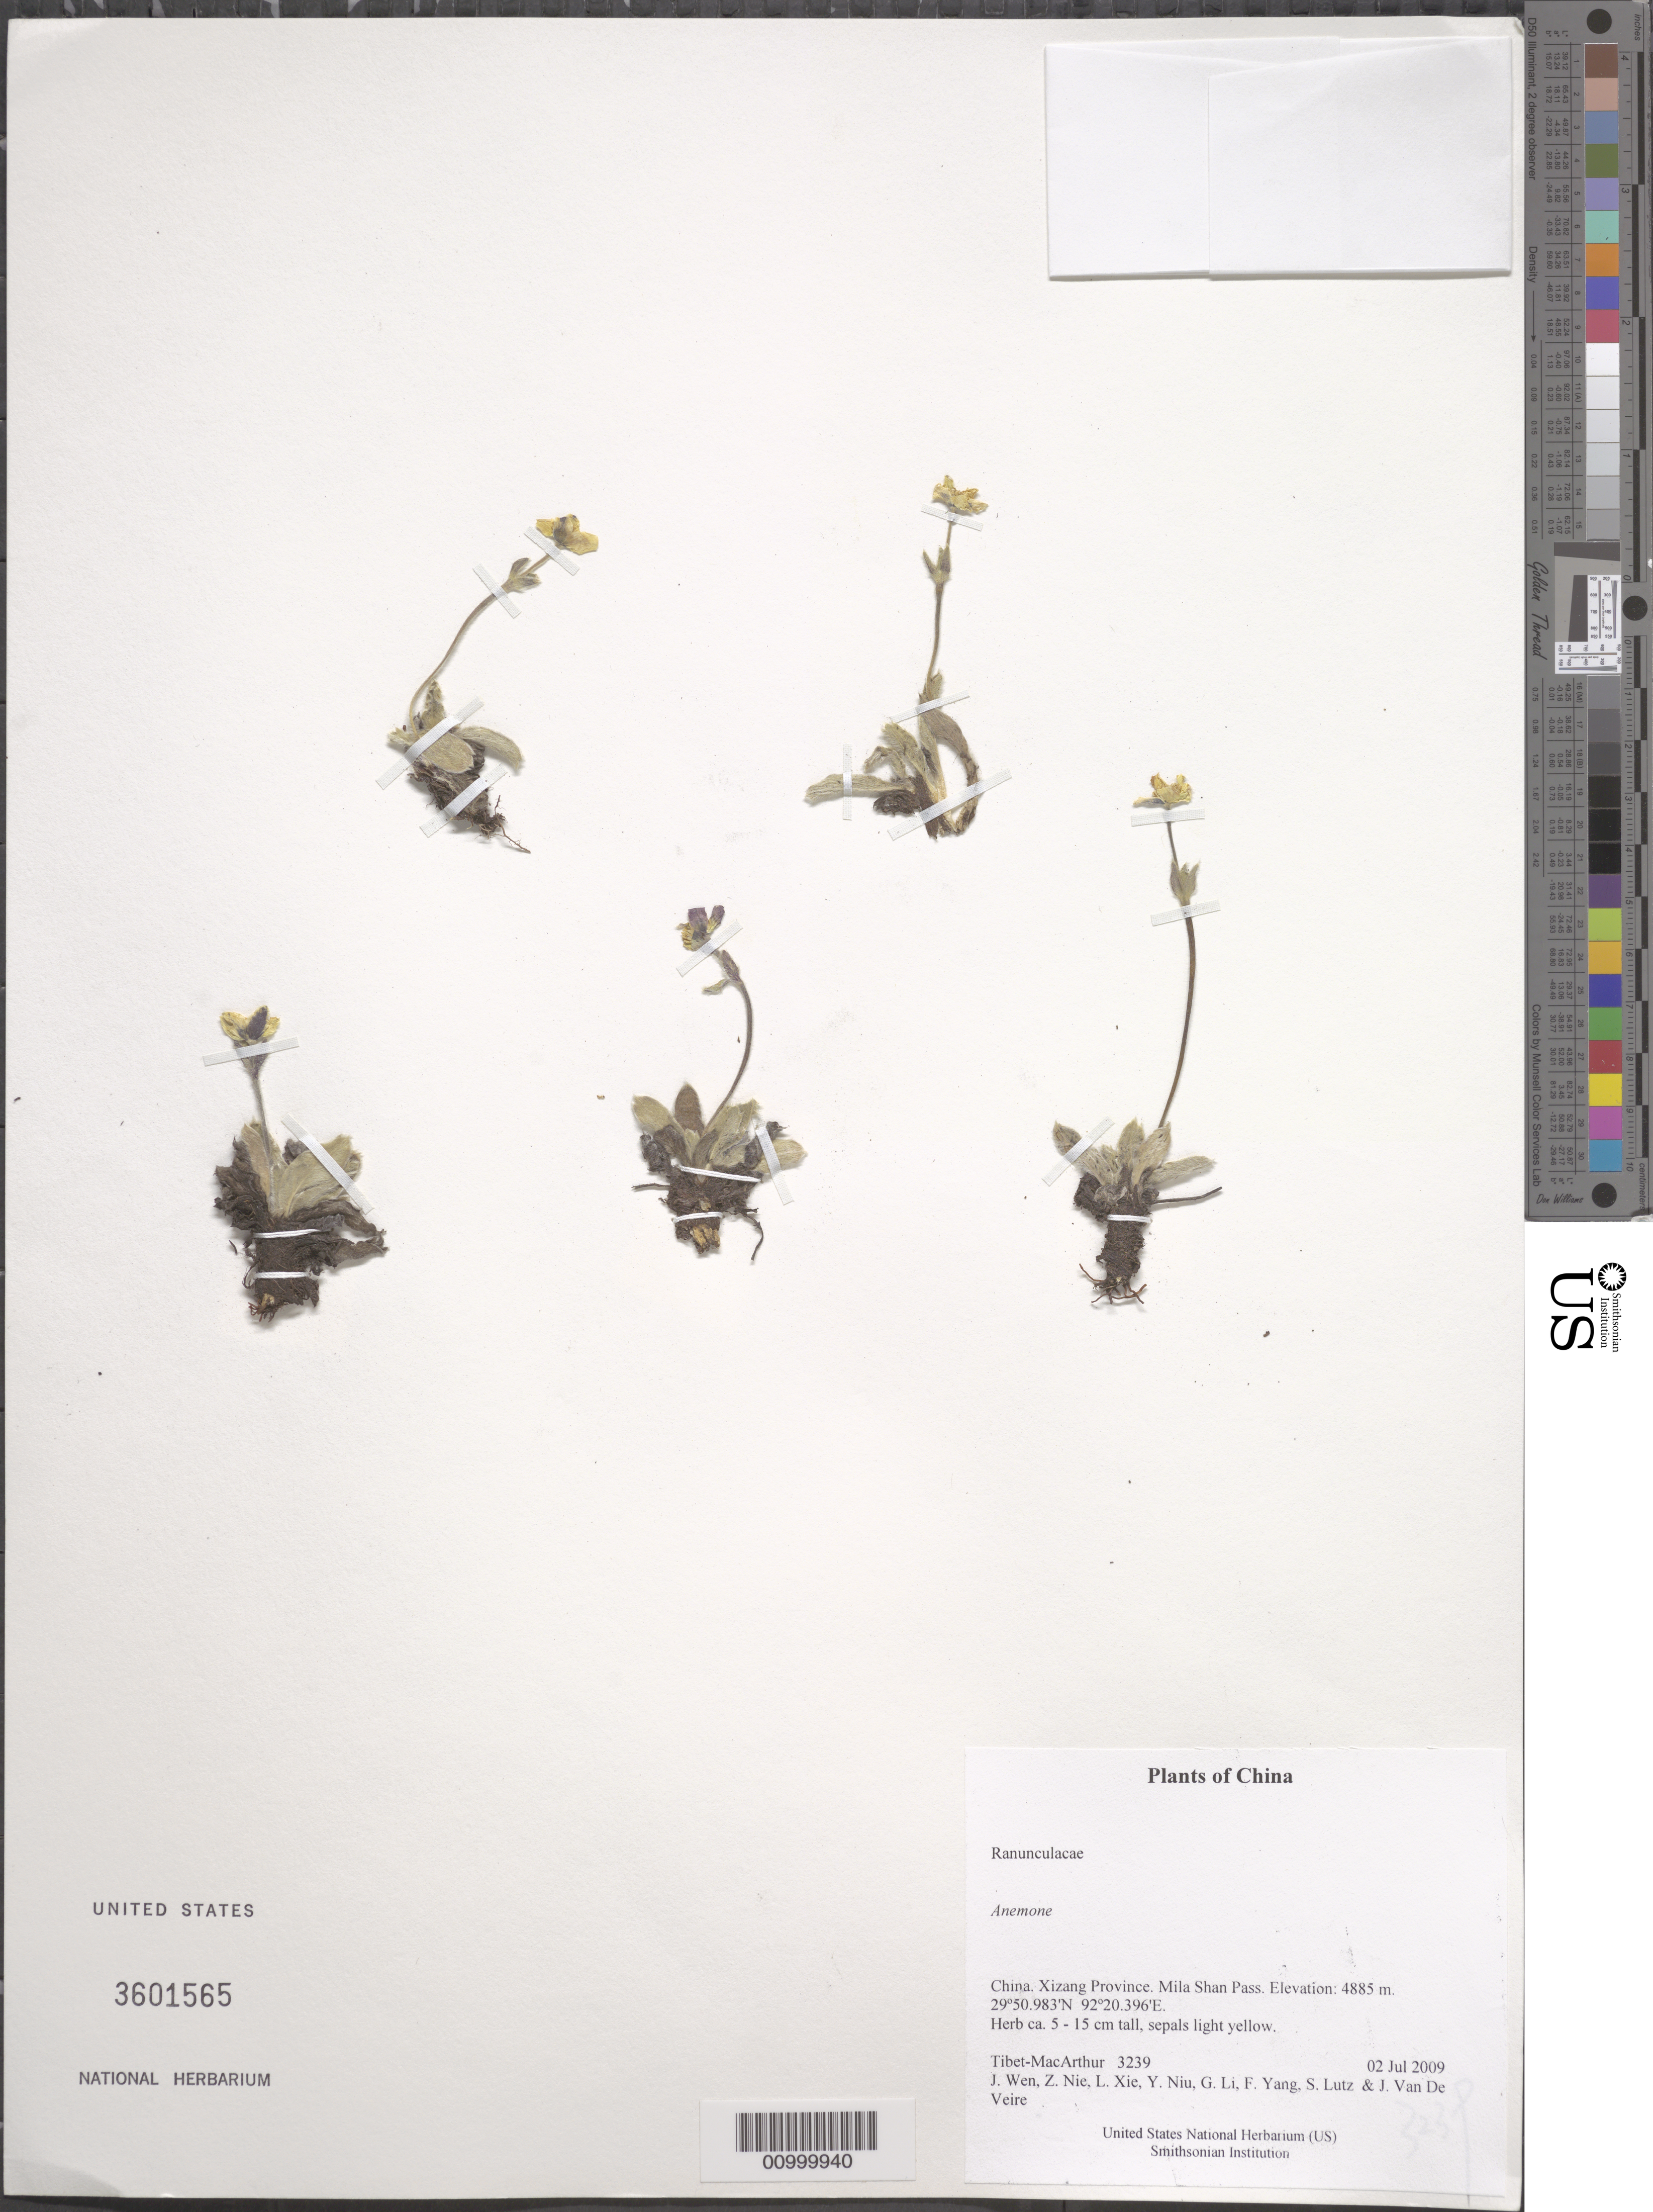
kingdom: Plantae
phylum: Tracheophyta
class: Magnoliopsida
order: Ranunculales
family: Ranunculaceae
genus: Anemone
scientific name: Anemone sp.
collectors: Tibet-MacArthur, J. Wen, Z. Nie, L. Xie, Y. Niu, G. Li, F. Yang, S. Lutz & J. Van De Veire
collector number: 3239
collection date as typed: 02 Jul 2009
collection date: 2009-07-02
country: China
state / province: Xizang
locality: Mila Shan Pass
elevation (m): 4885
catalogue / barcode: US 3601565